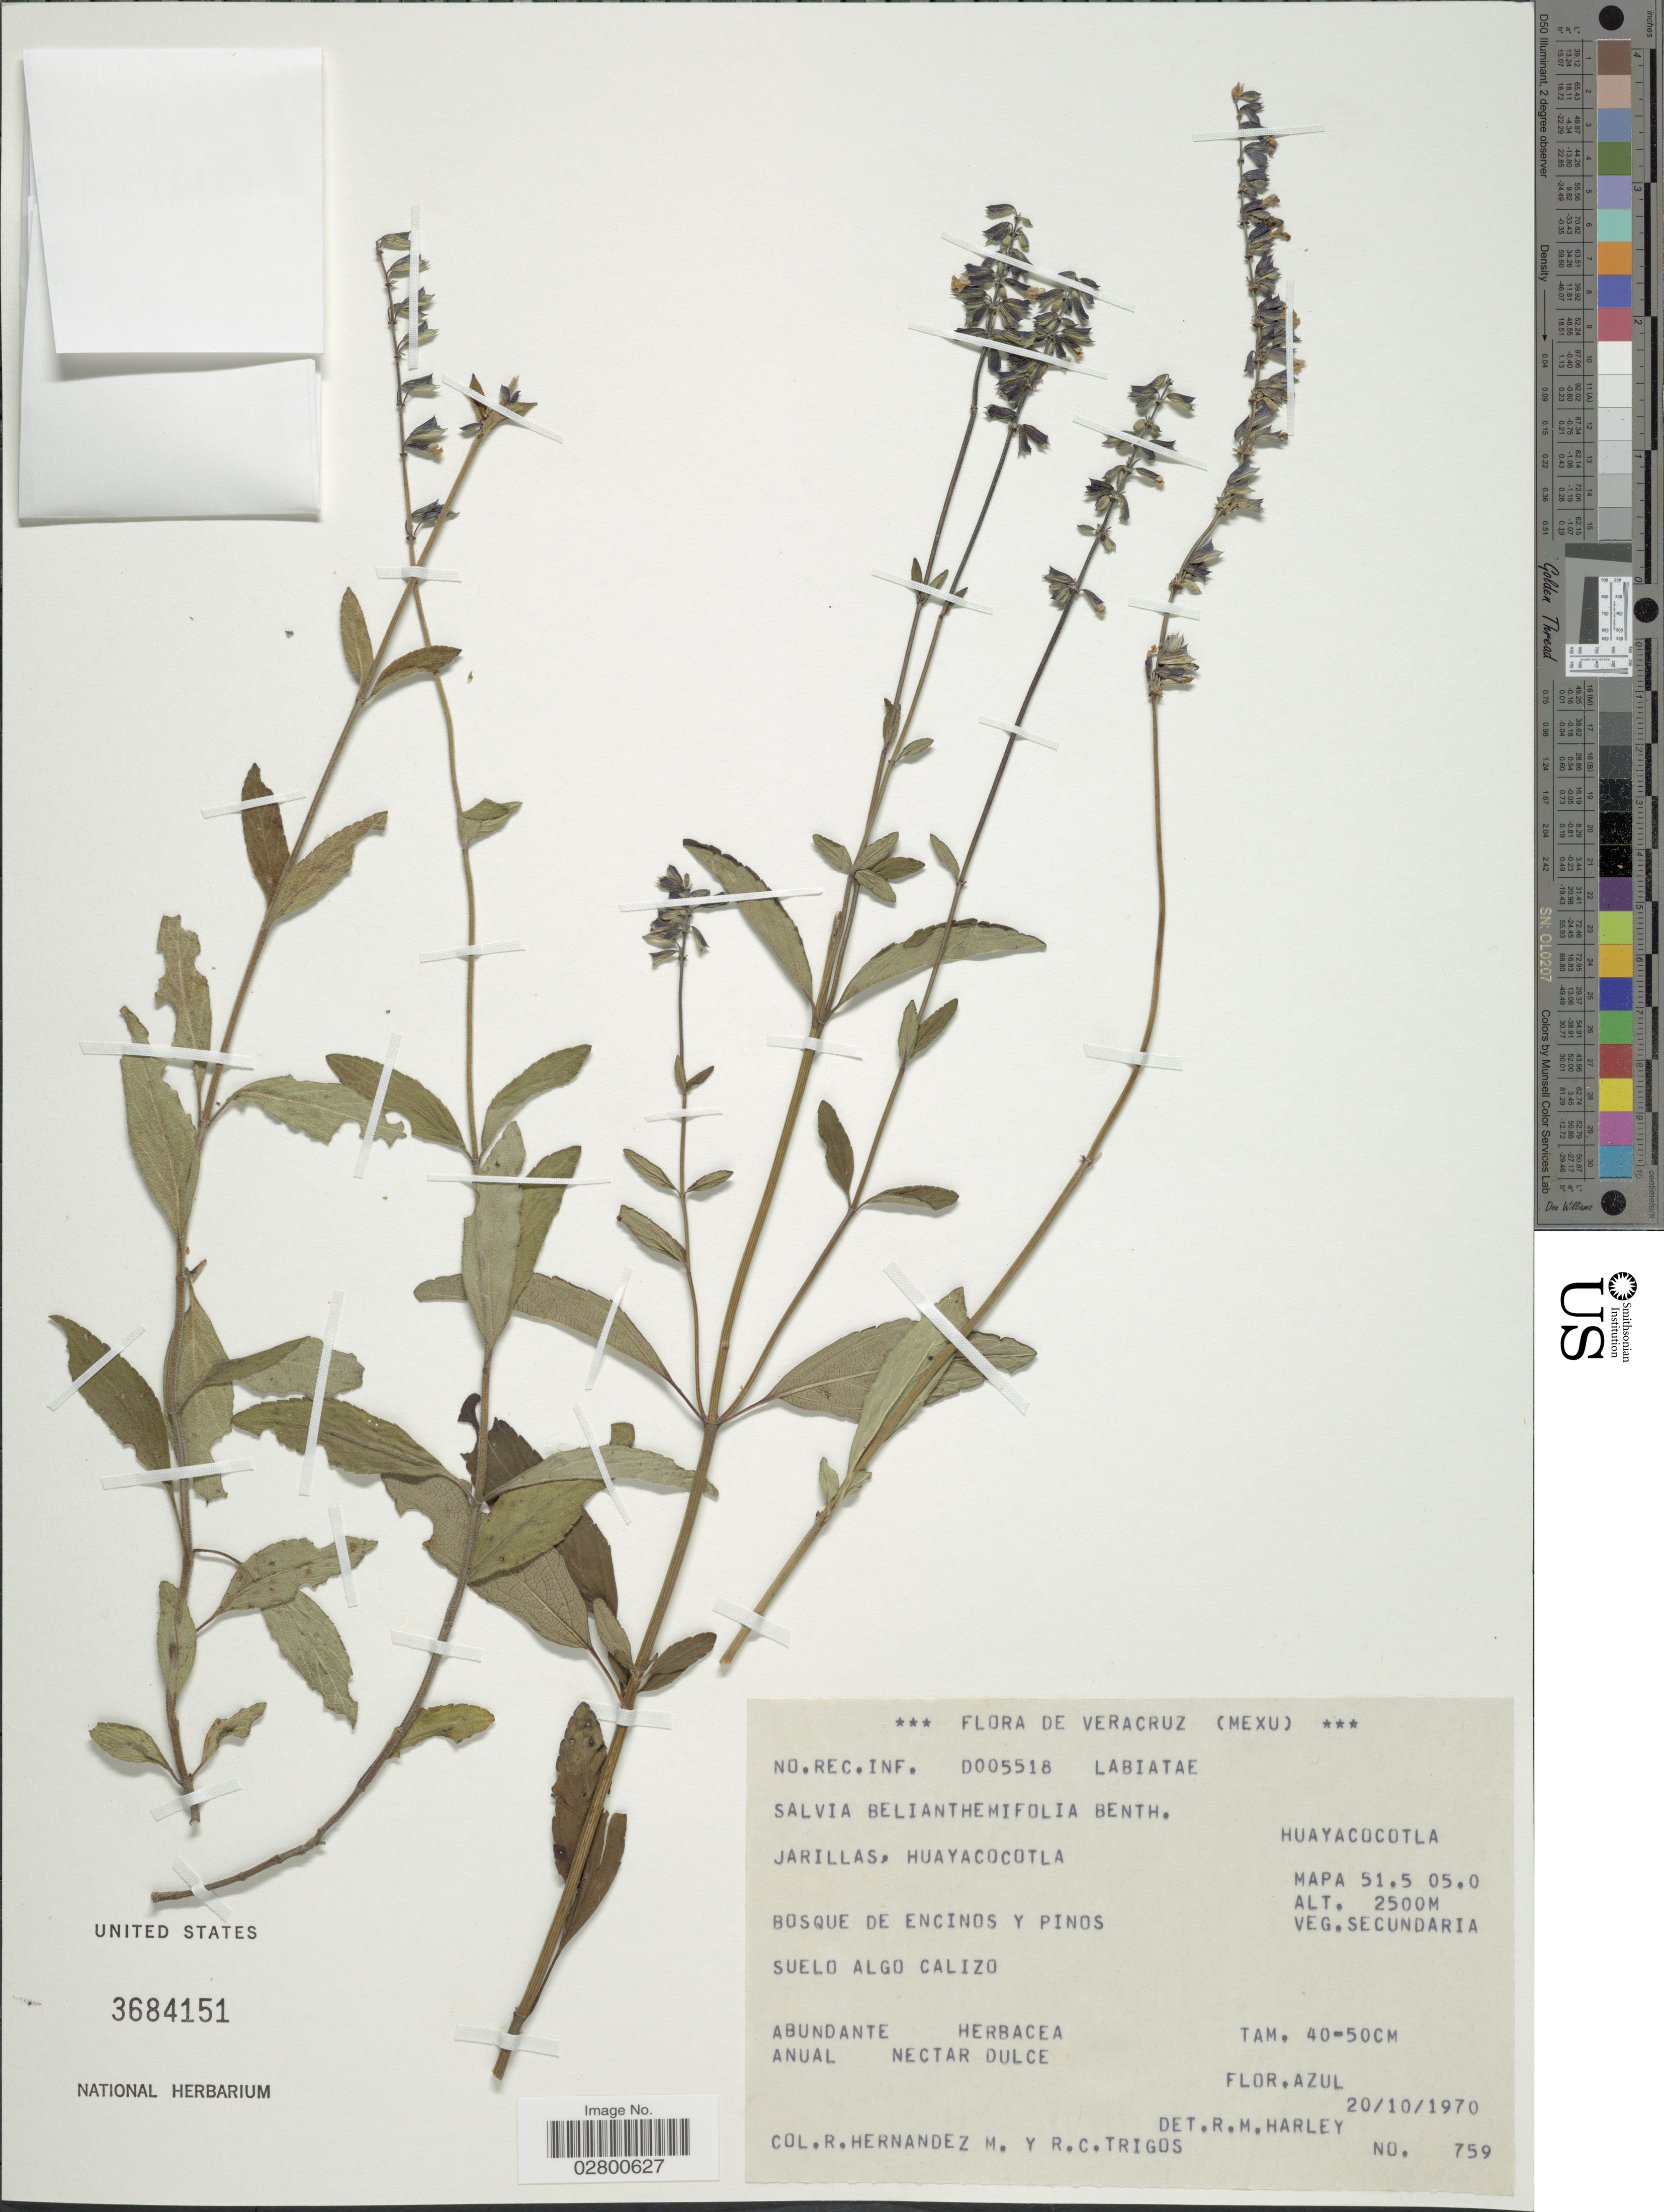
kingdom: Plantae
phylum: Tracheophyta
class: Magnoliopsida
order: Lamiales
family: Lamiaceae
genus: Salvia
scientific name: Salvia helianthemifolia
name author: Benth.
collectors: R. Hernández M. & R. Trigos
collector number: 759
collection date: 1970-10-20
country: Mexico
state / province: Veracruz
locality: Veracruz. Jarillas, Huayacocotla, Huayacocotla. Mapa 51.5 05.0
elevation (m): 2500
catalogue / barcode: US 3684151